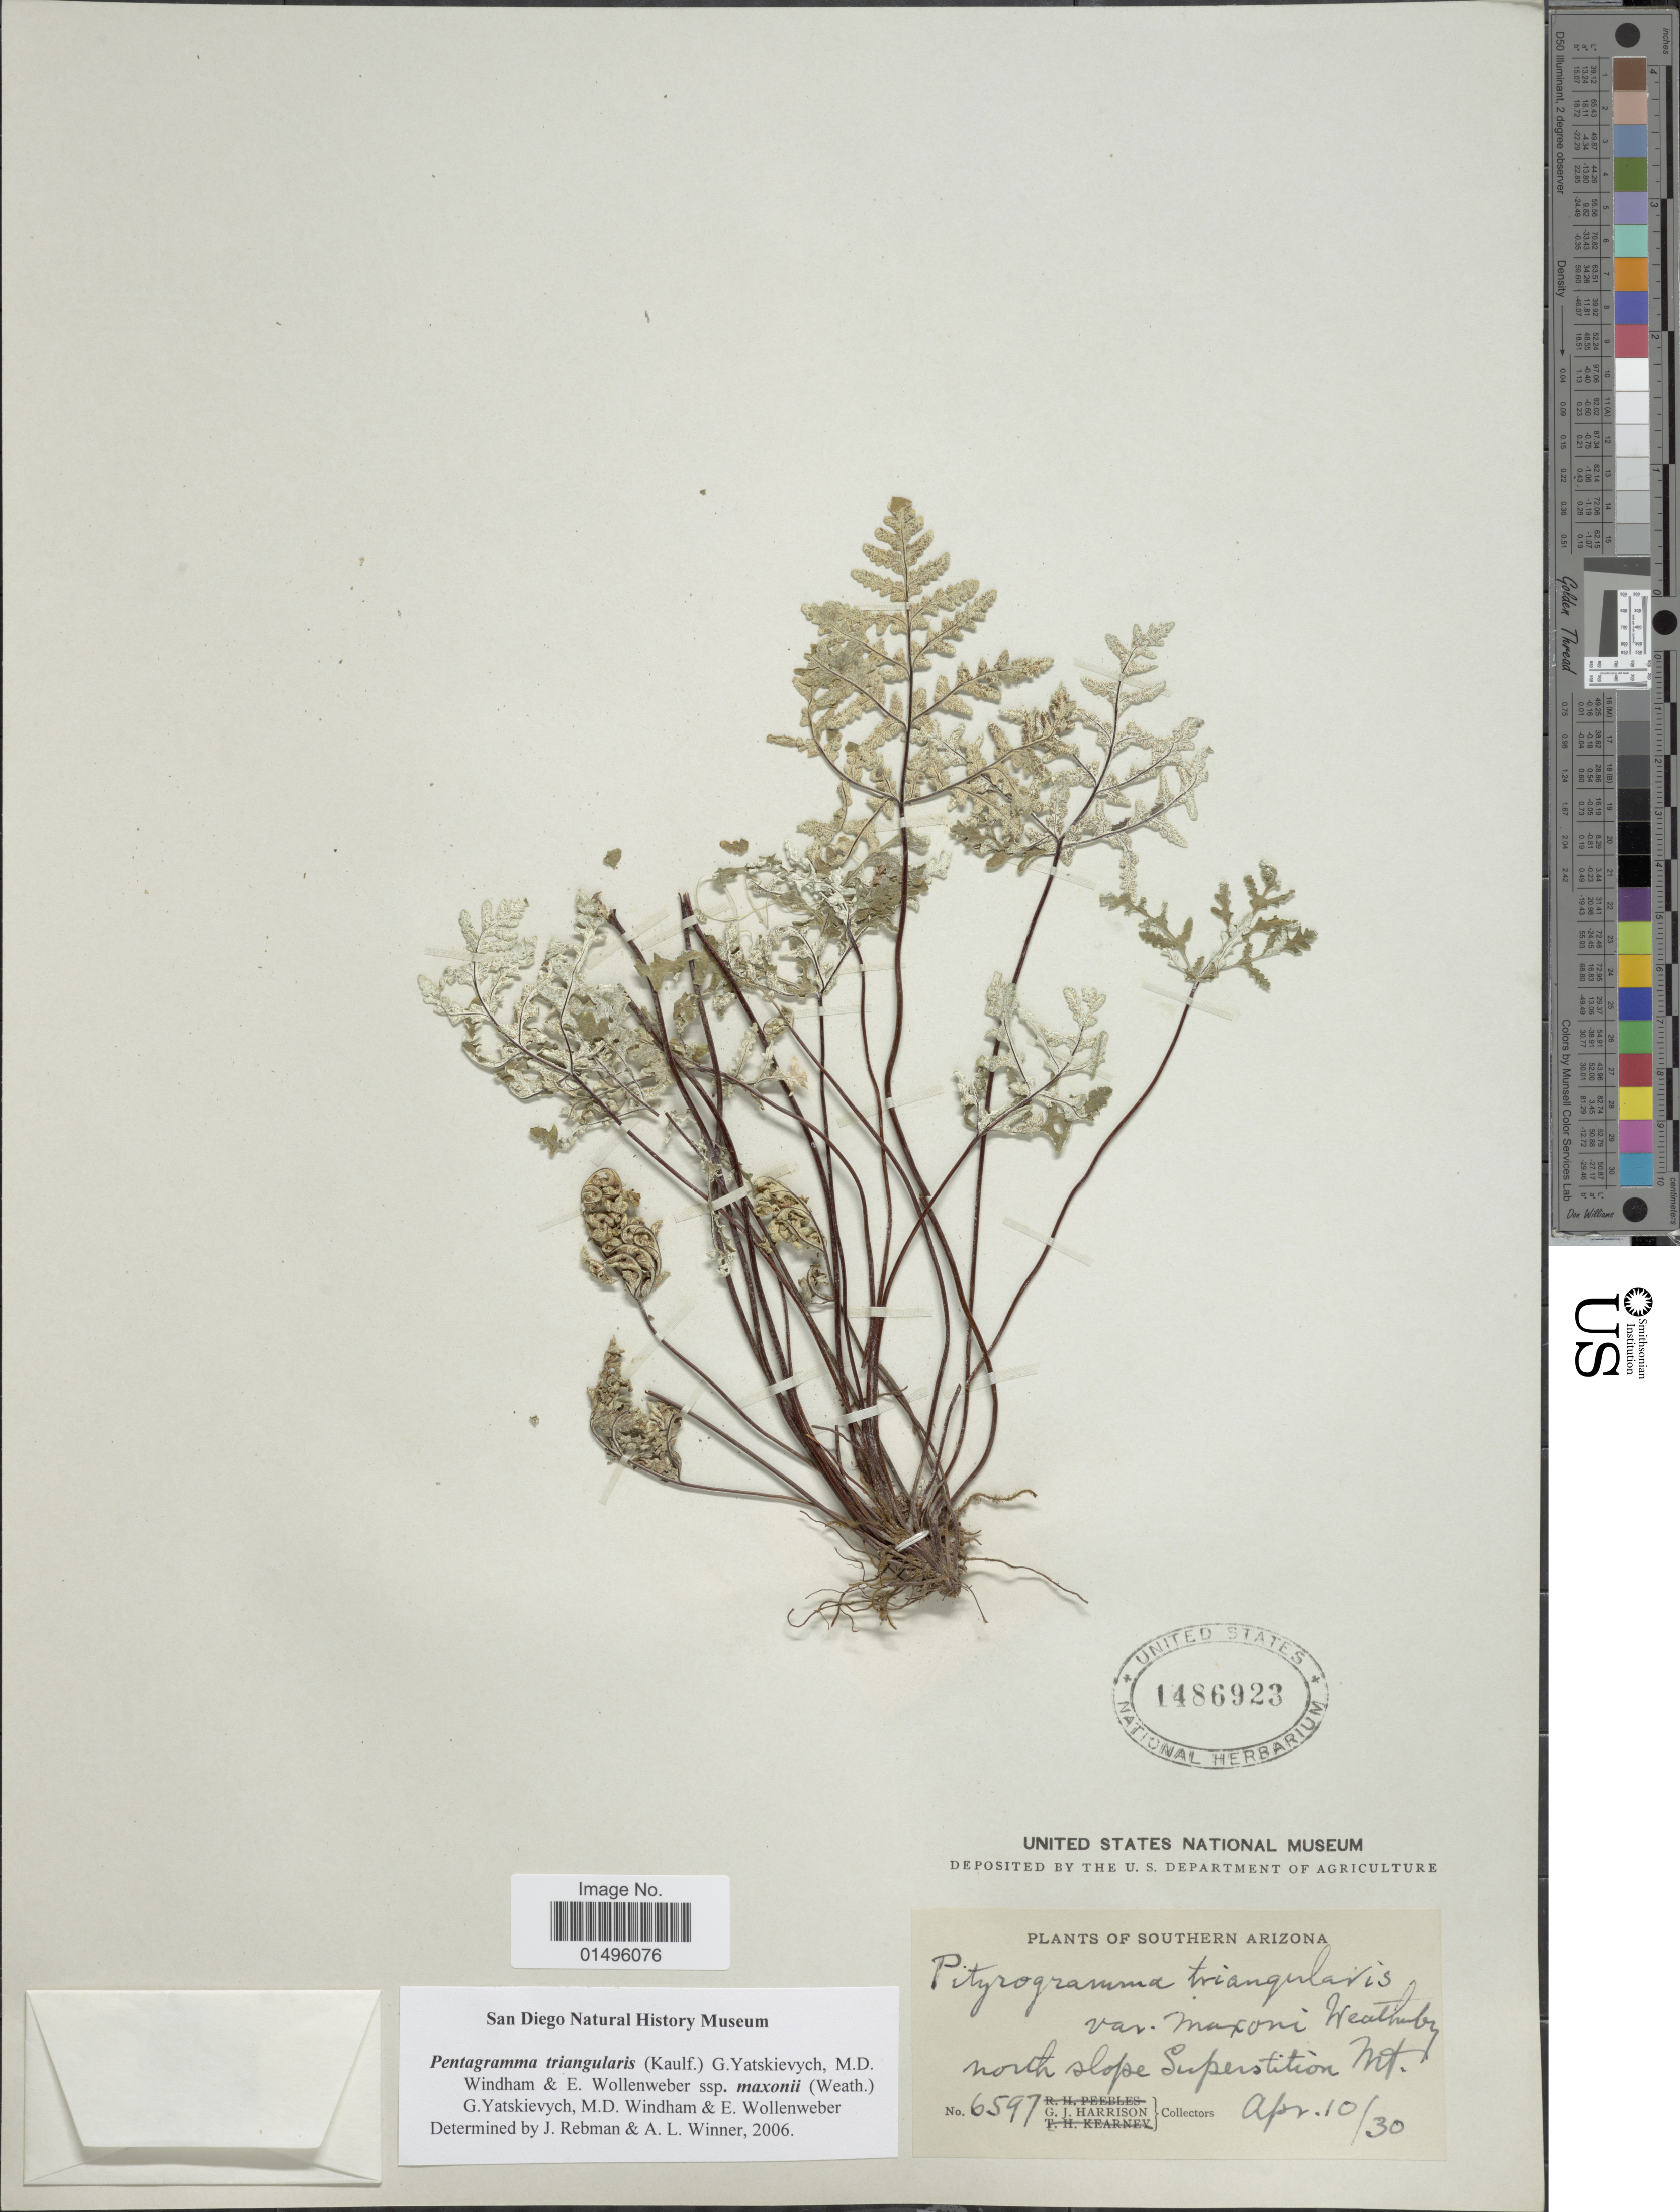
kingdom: Plantae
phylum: Tracheophyta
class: Polypodiopsida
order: Polypodiales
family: Pteridaceae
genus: Pentagramma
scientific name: Pentagramma maxonii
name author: (Weath.) Schuettp. & Windham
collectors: G. J. Harrison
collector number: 6597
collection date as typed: Transcribed d/m/y: 10/4/30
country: United States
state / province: Arizona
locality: Southern Arizona, north slope Superstition Mts.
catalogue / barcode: US 1486923